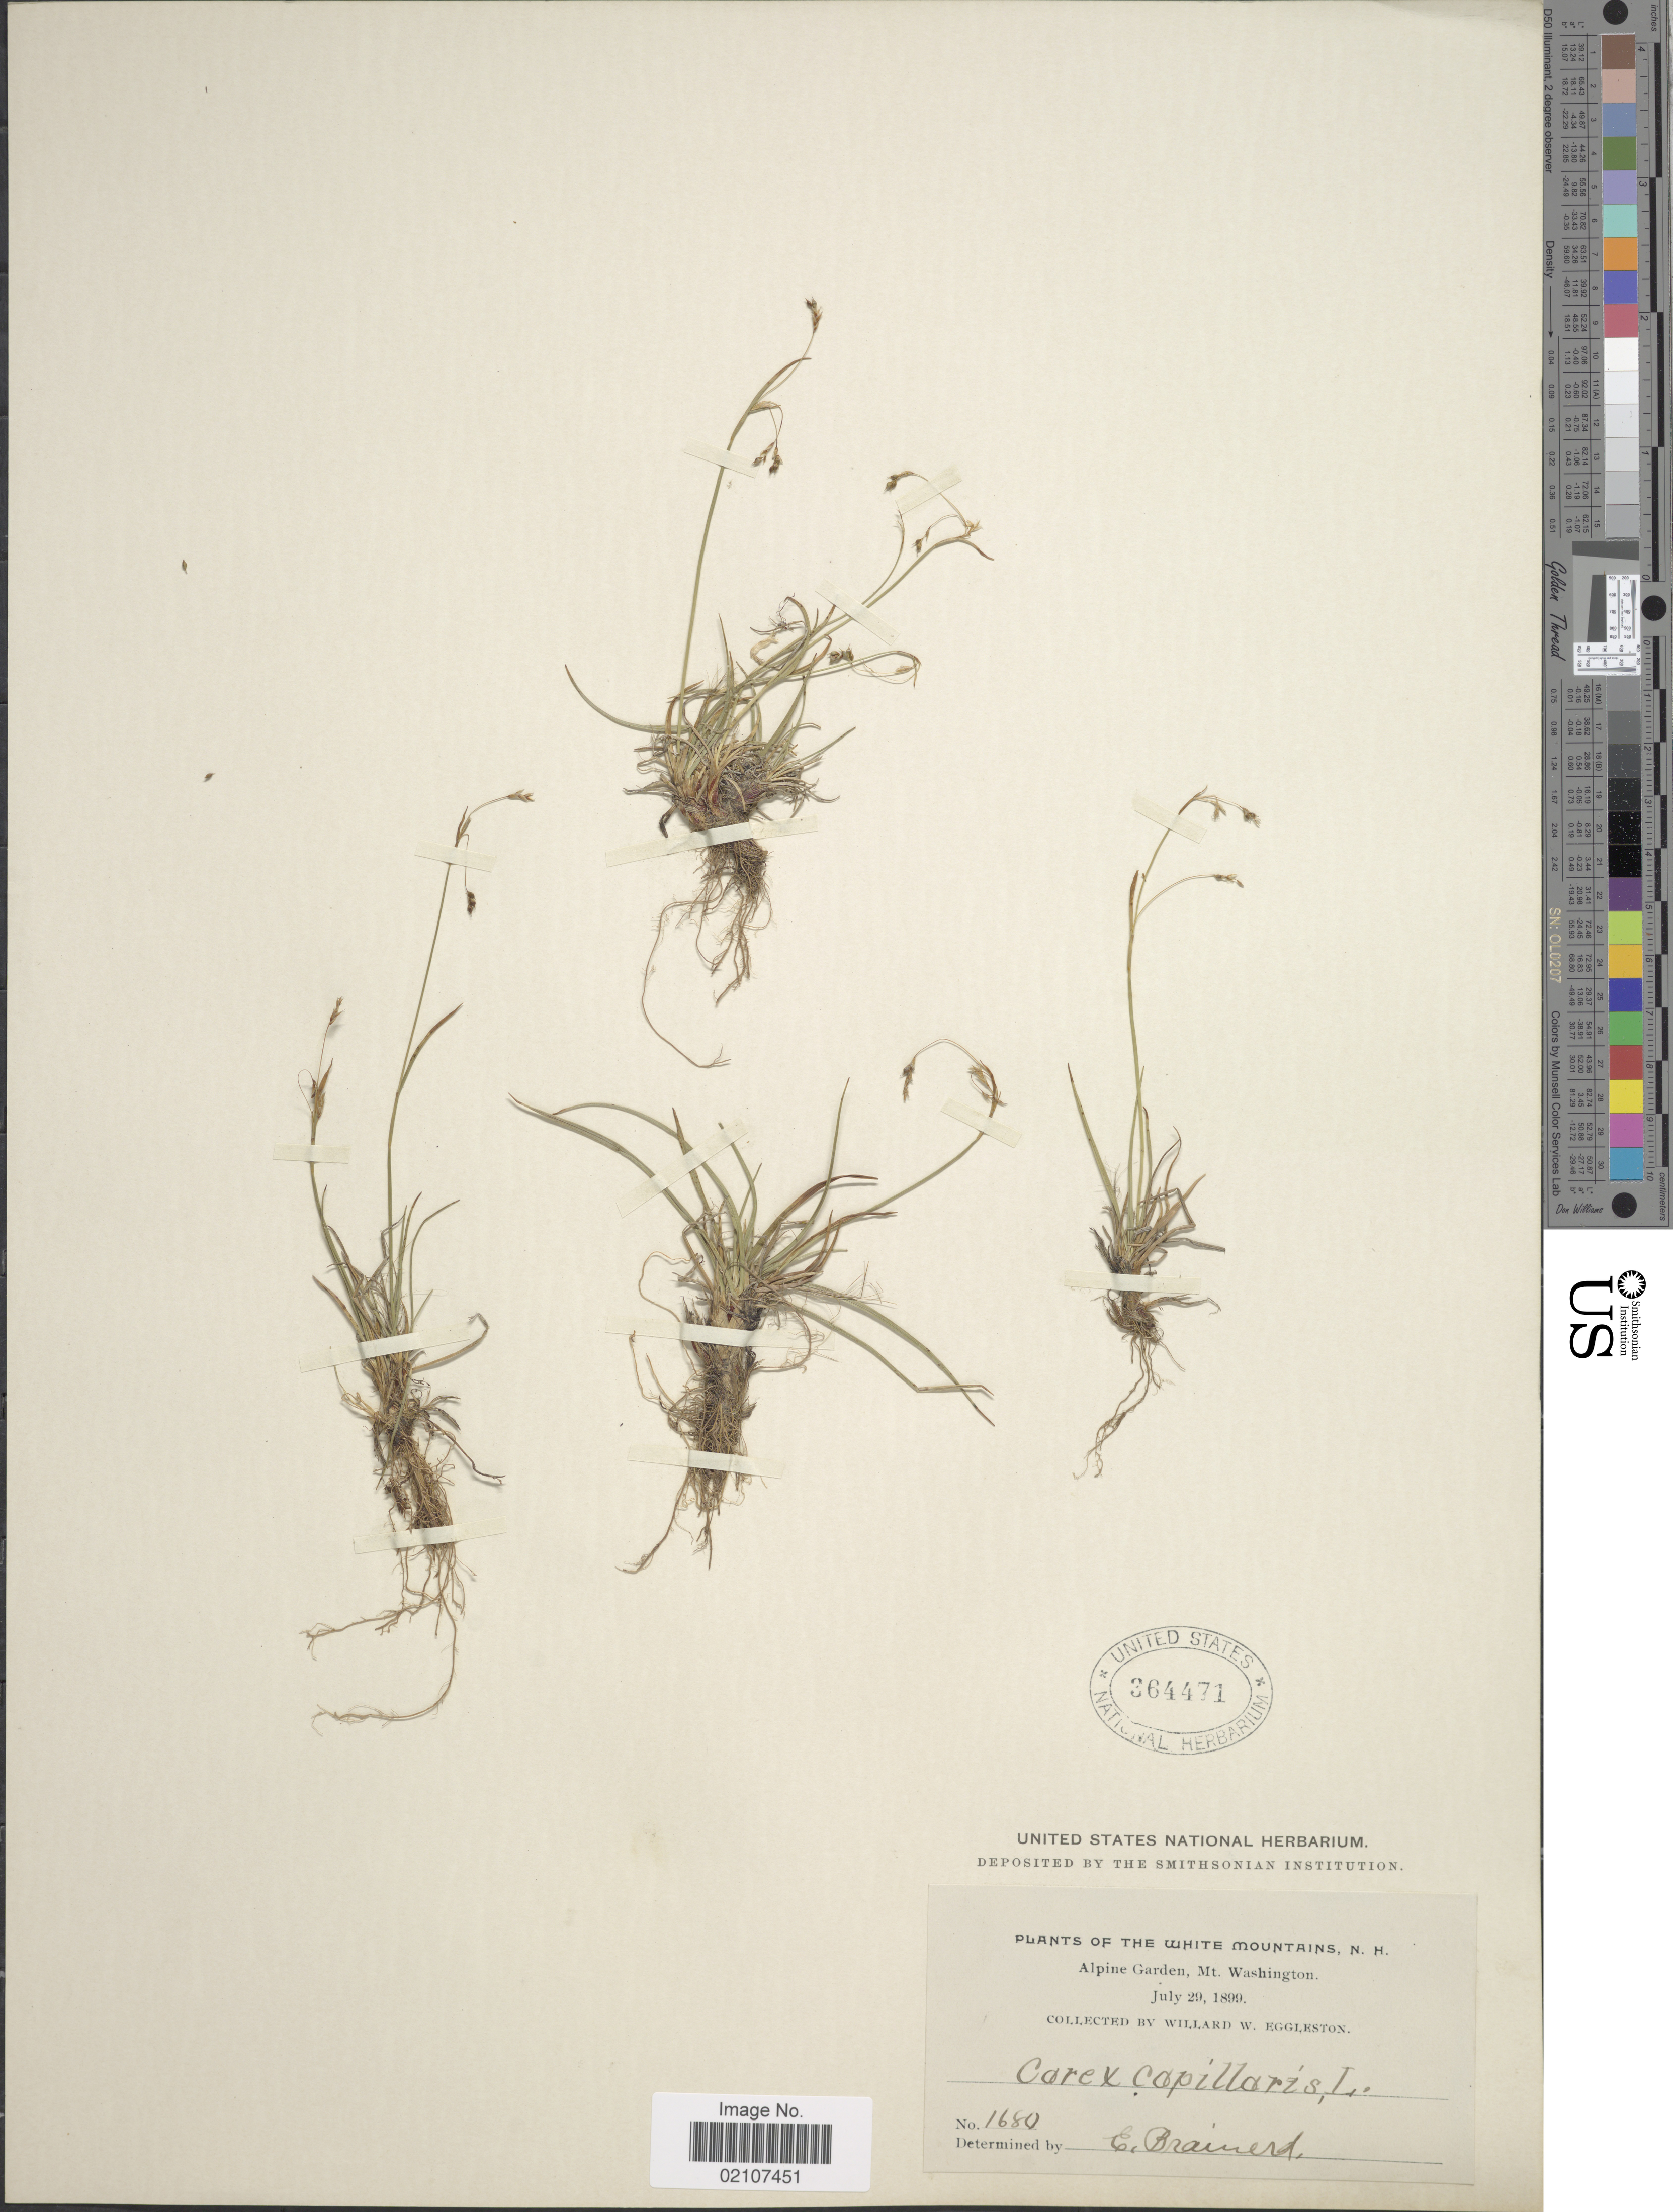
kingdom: Plantae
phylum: Tracheophyta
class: Liliopsida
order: Poales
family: Cyperaceae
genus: Carex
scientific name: Carex capillaris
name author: L.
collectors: W. W. Eggleston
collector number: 1680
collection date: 1899-07-29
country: United States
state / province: Washington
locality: The White Mountains, N.H. Alpine Garden, Mt Washington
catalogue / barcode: US 364471